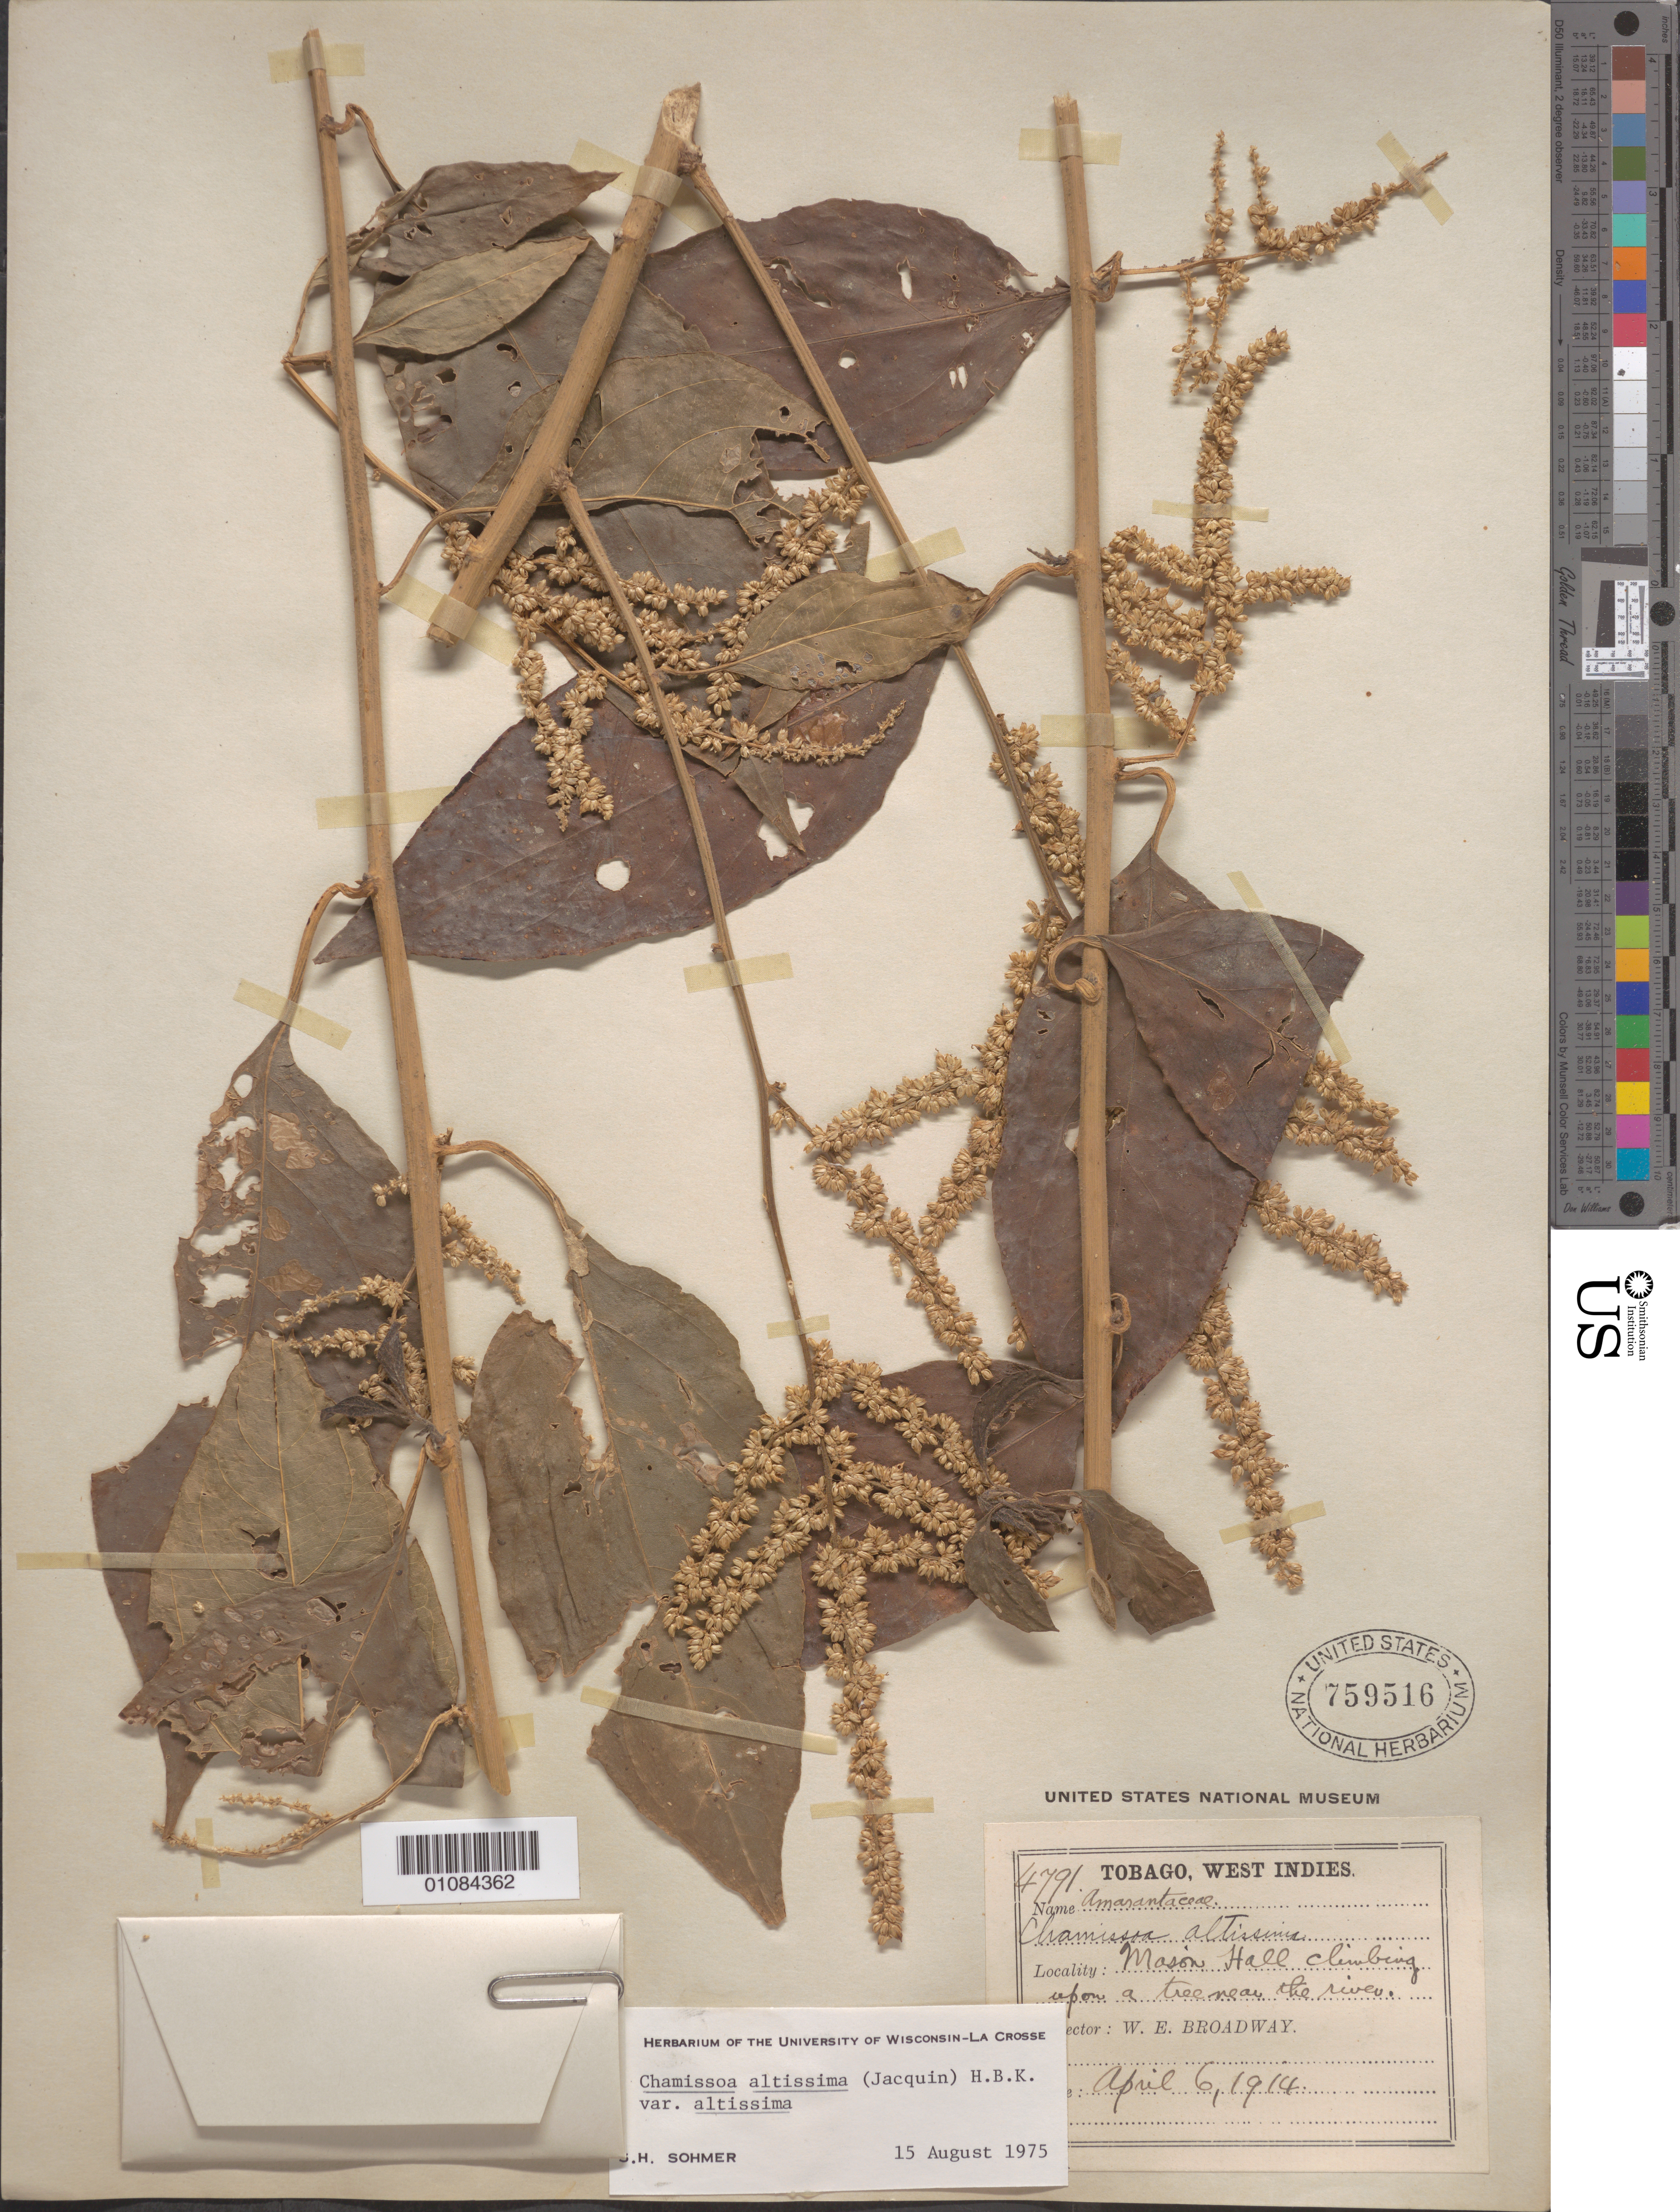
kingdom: Plantae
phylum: Tracheophyta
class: Magnoliopsida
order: Caryophyllales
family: Amaranthaceae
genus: Chamissoa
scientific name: Chamissoa altissima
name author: (Jacq.) Kunth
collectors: W. E. Broadway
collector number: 4791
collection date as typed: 06 Apr 1914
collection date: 1914-04-06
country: Trinidad and Tobago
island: Tobago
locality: Mason Hall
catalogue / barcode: US 759516